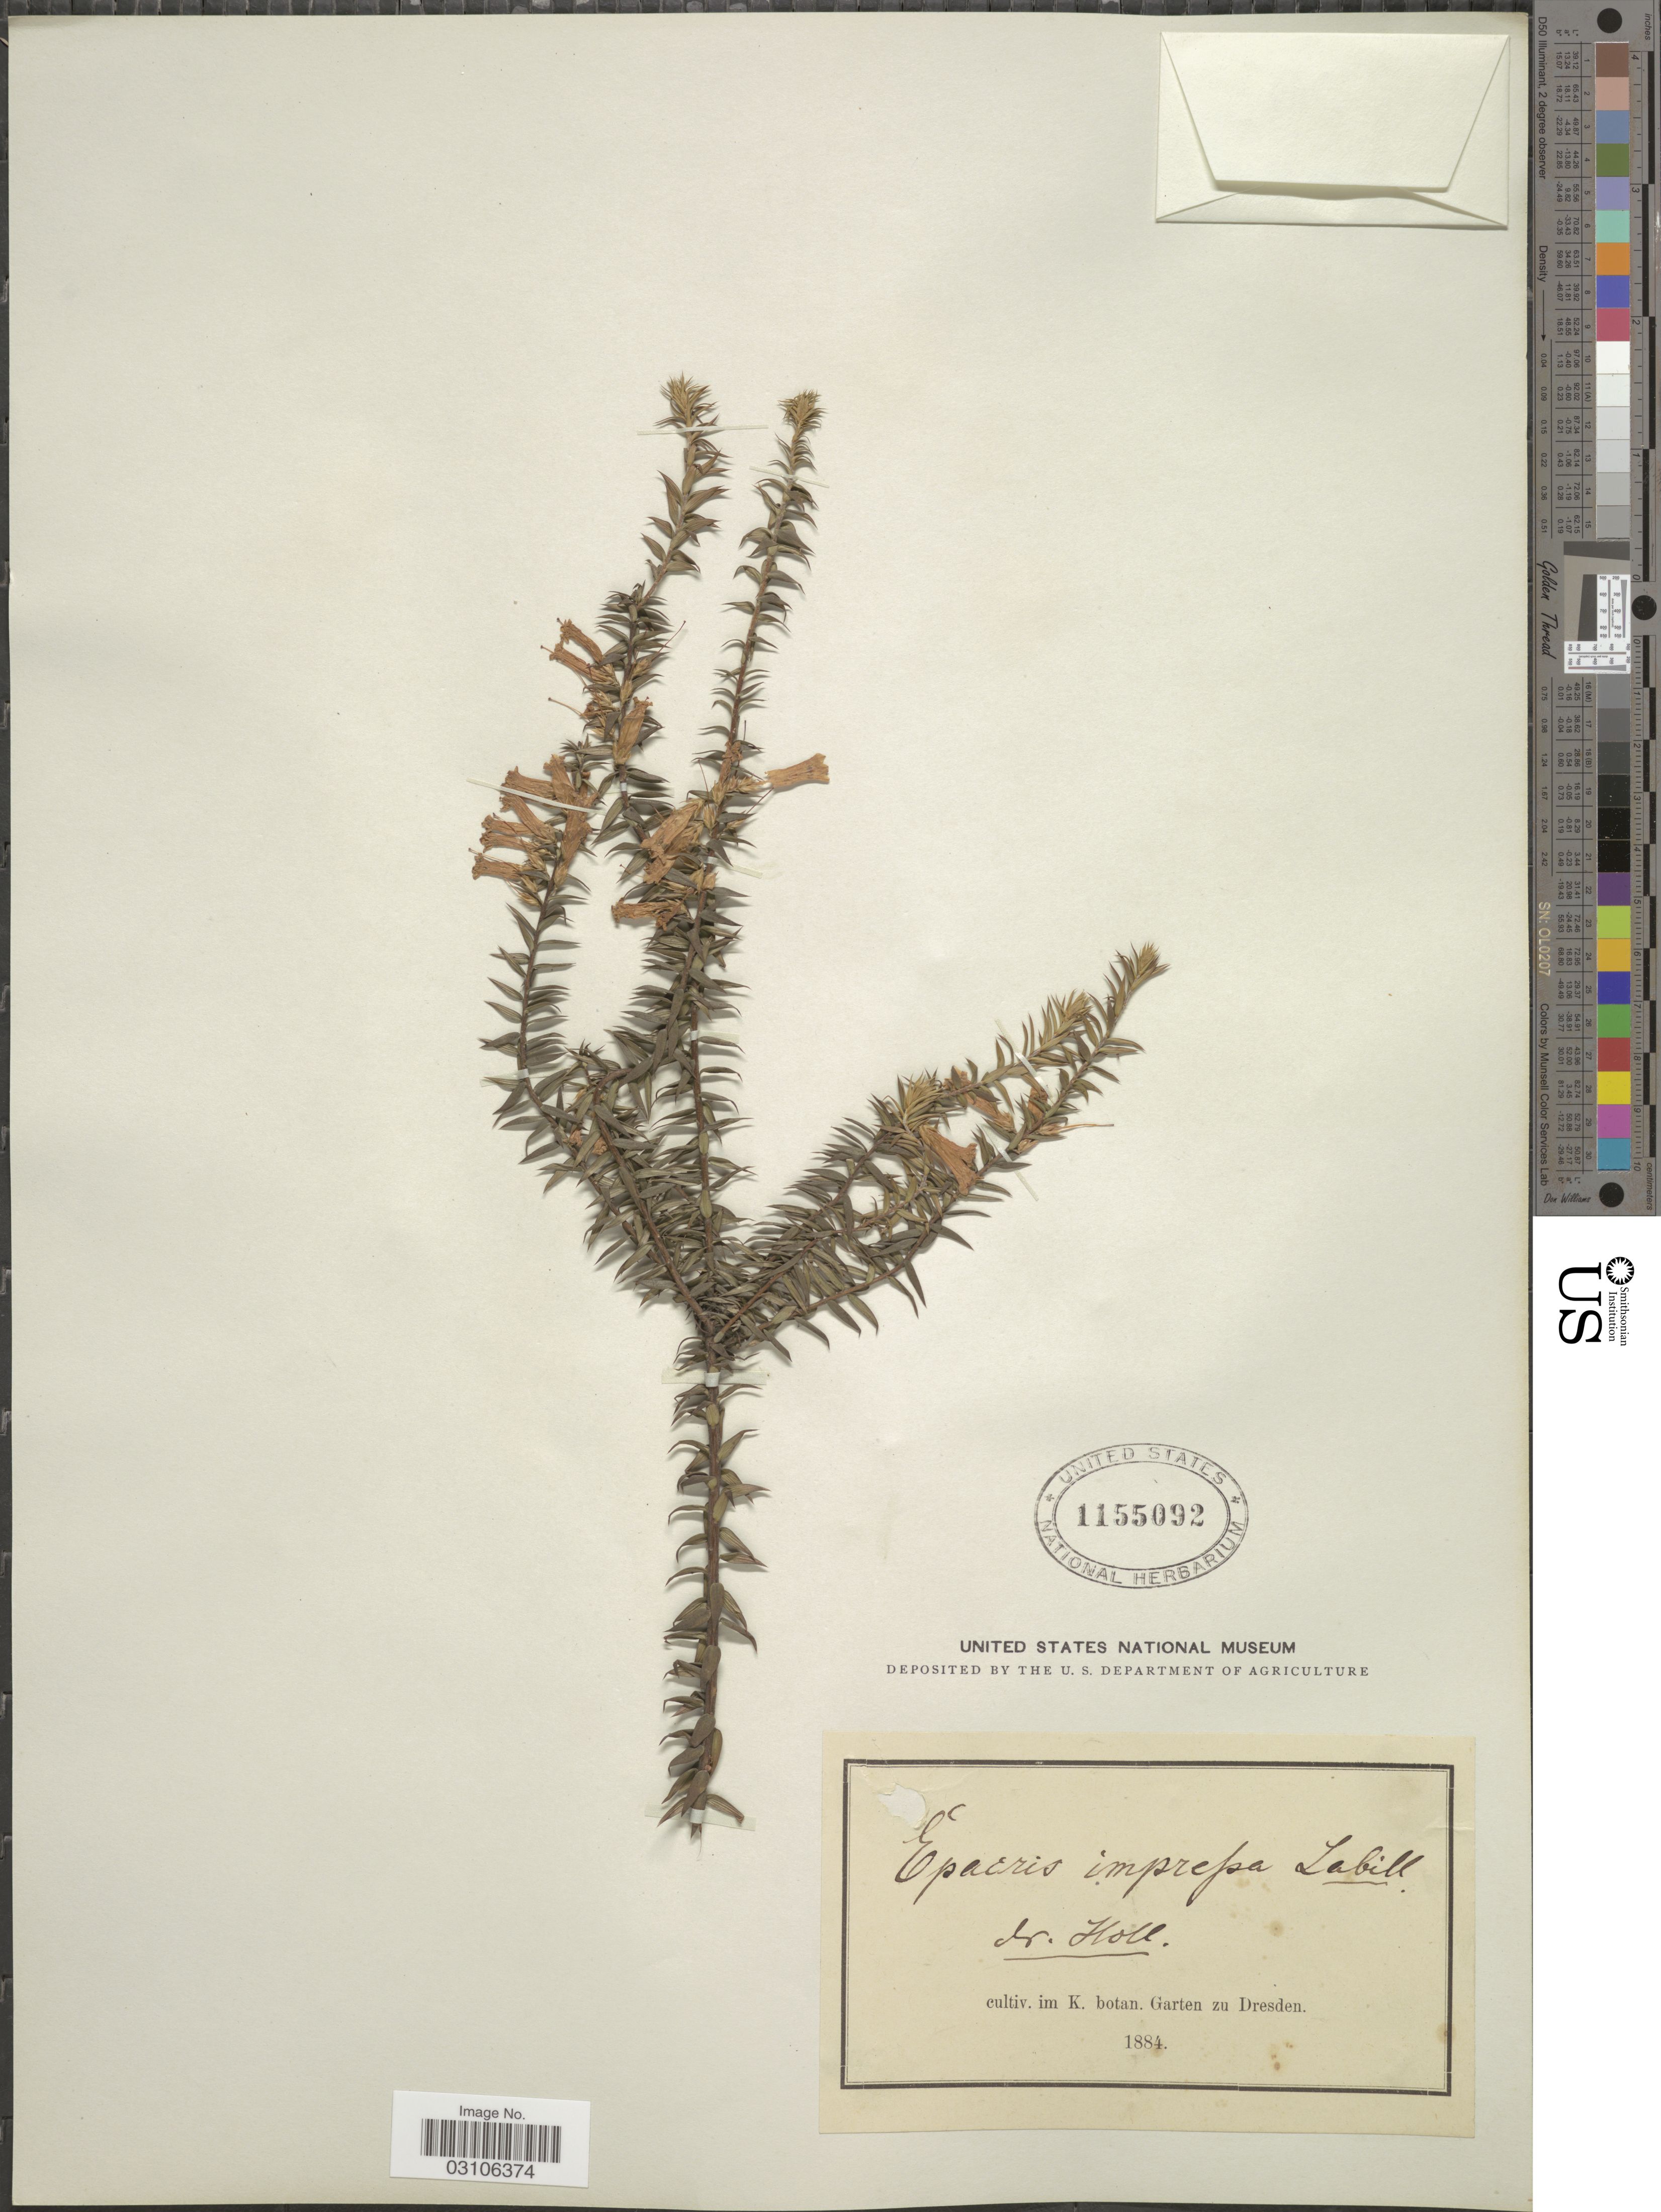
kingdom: Plantae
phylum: Tracheophyta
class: Magnoliopsida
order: Ericales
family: Ericaceae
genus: Epacris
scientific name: Epacris impressa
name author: Labill.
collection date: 1884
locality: Cultiv. im K. botan. Garten zu Dresden.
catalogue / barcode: US 1155092